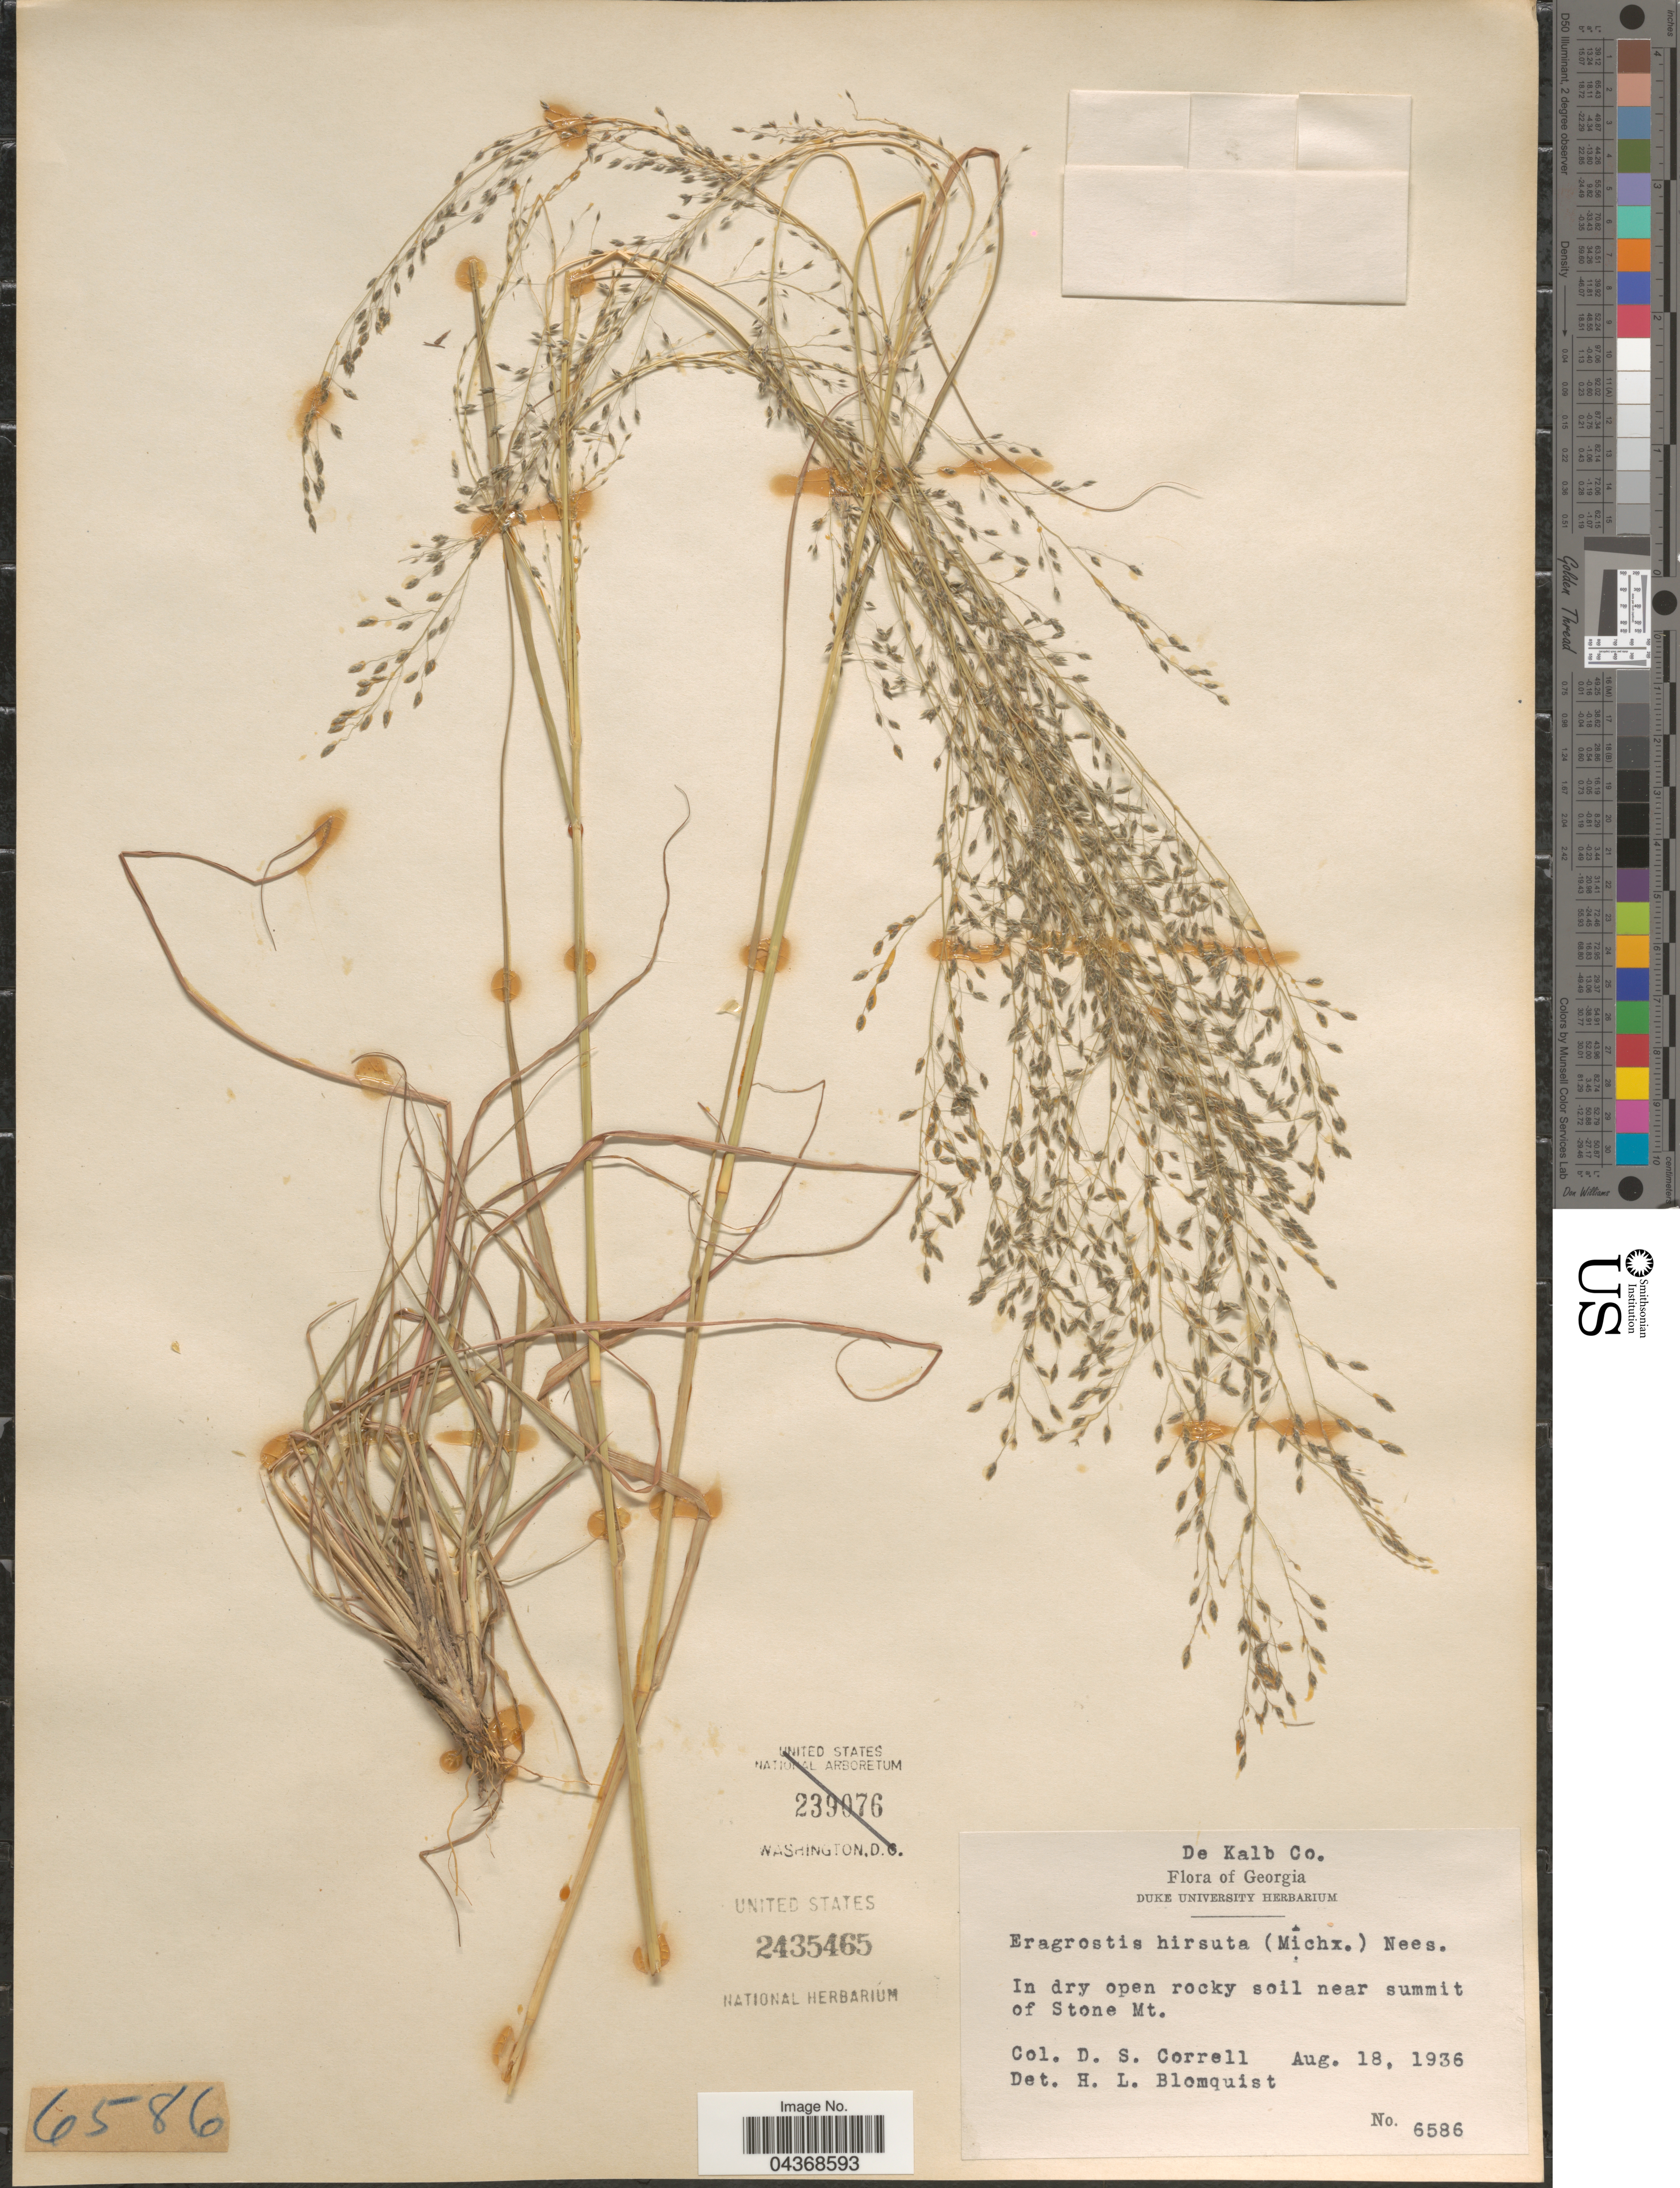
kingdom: Plantae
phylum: Tracheophyta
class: Liliopsida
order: Poales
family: Poaceae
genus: Eragrostis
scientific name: Eragrostis hirsuta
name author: (Michx.) Nees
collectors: D. S. Correll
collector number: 6586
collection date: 1936-08-18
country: United States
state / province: Georgia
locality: De Kalb Co. Near summit of Stone Mt.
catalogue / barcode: US 2435465